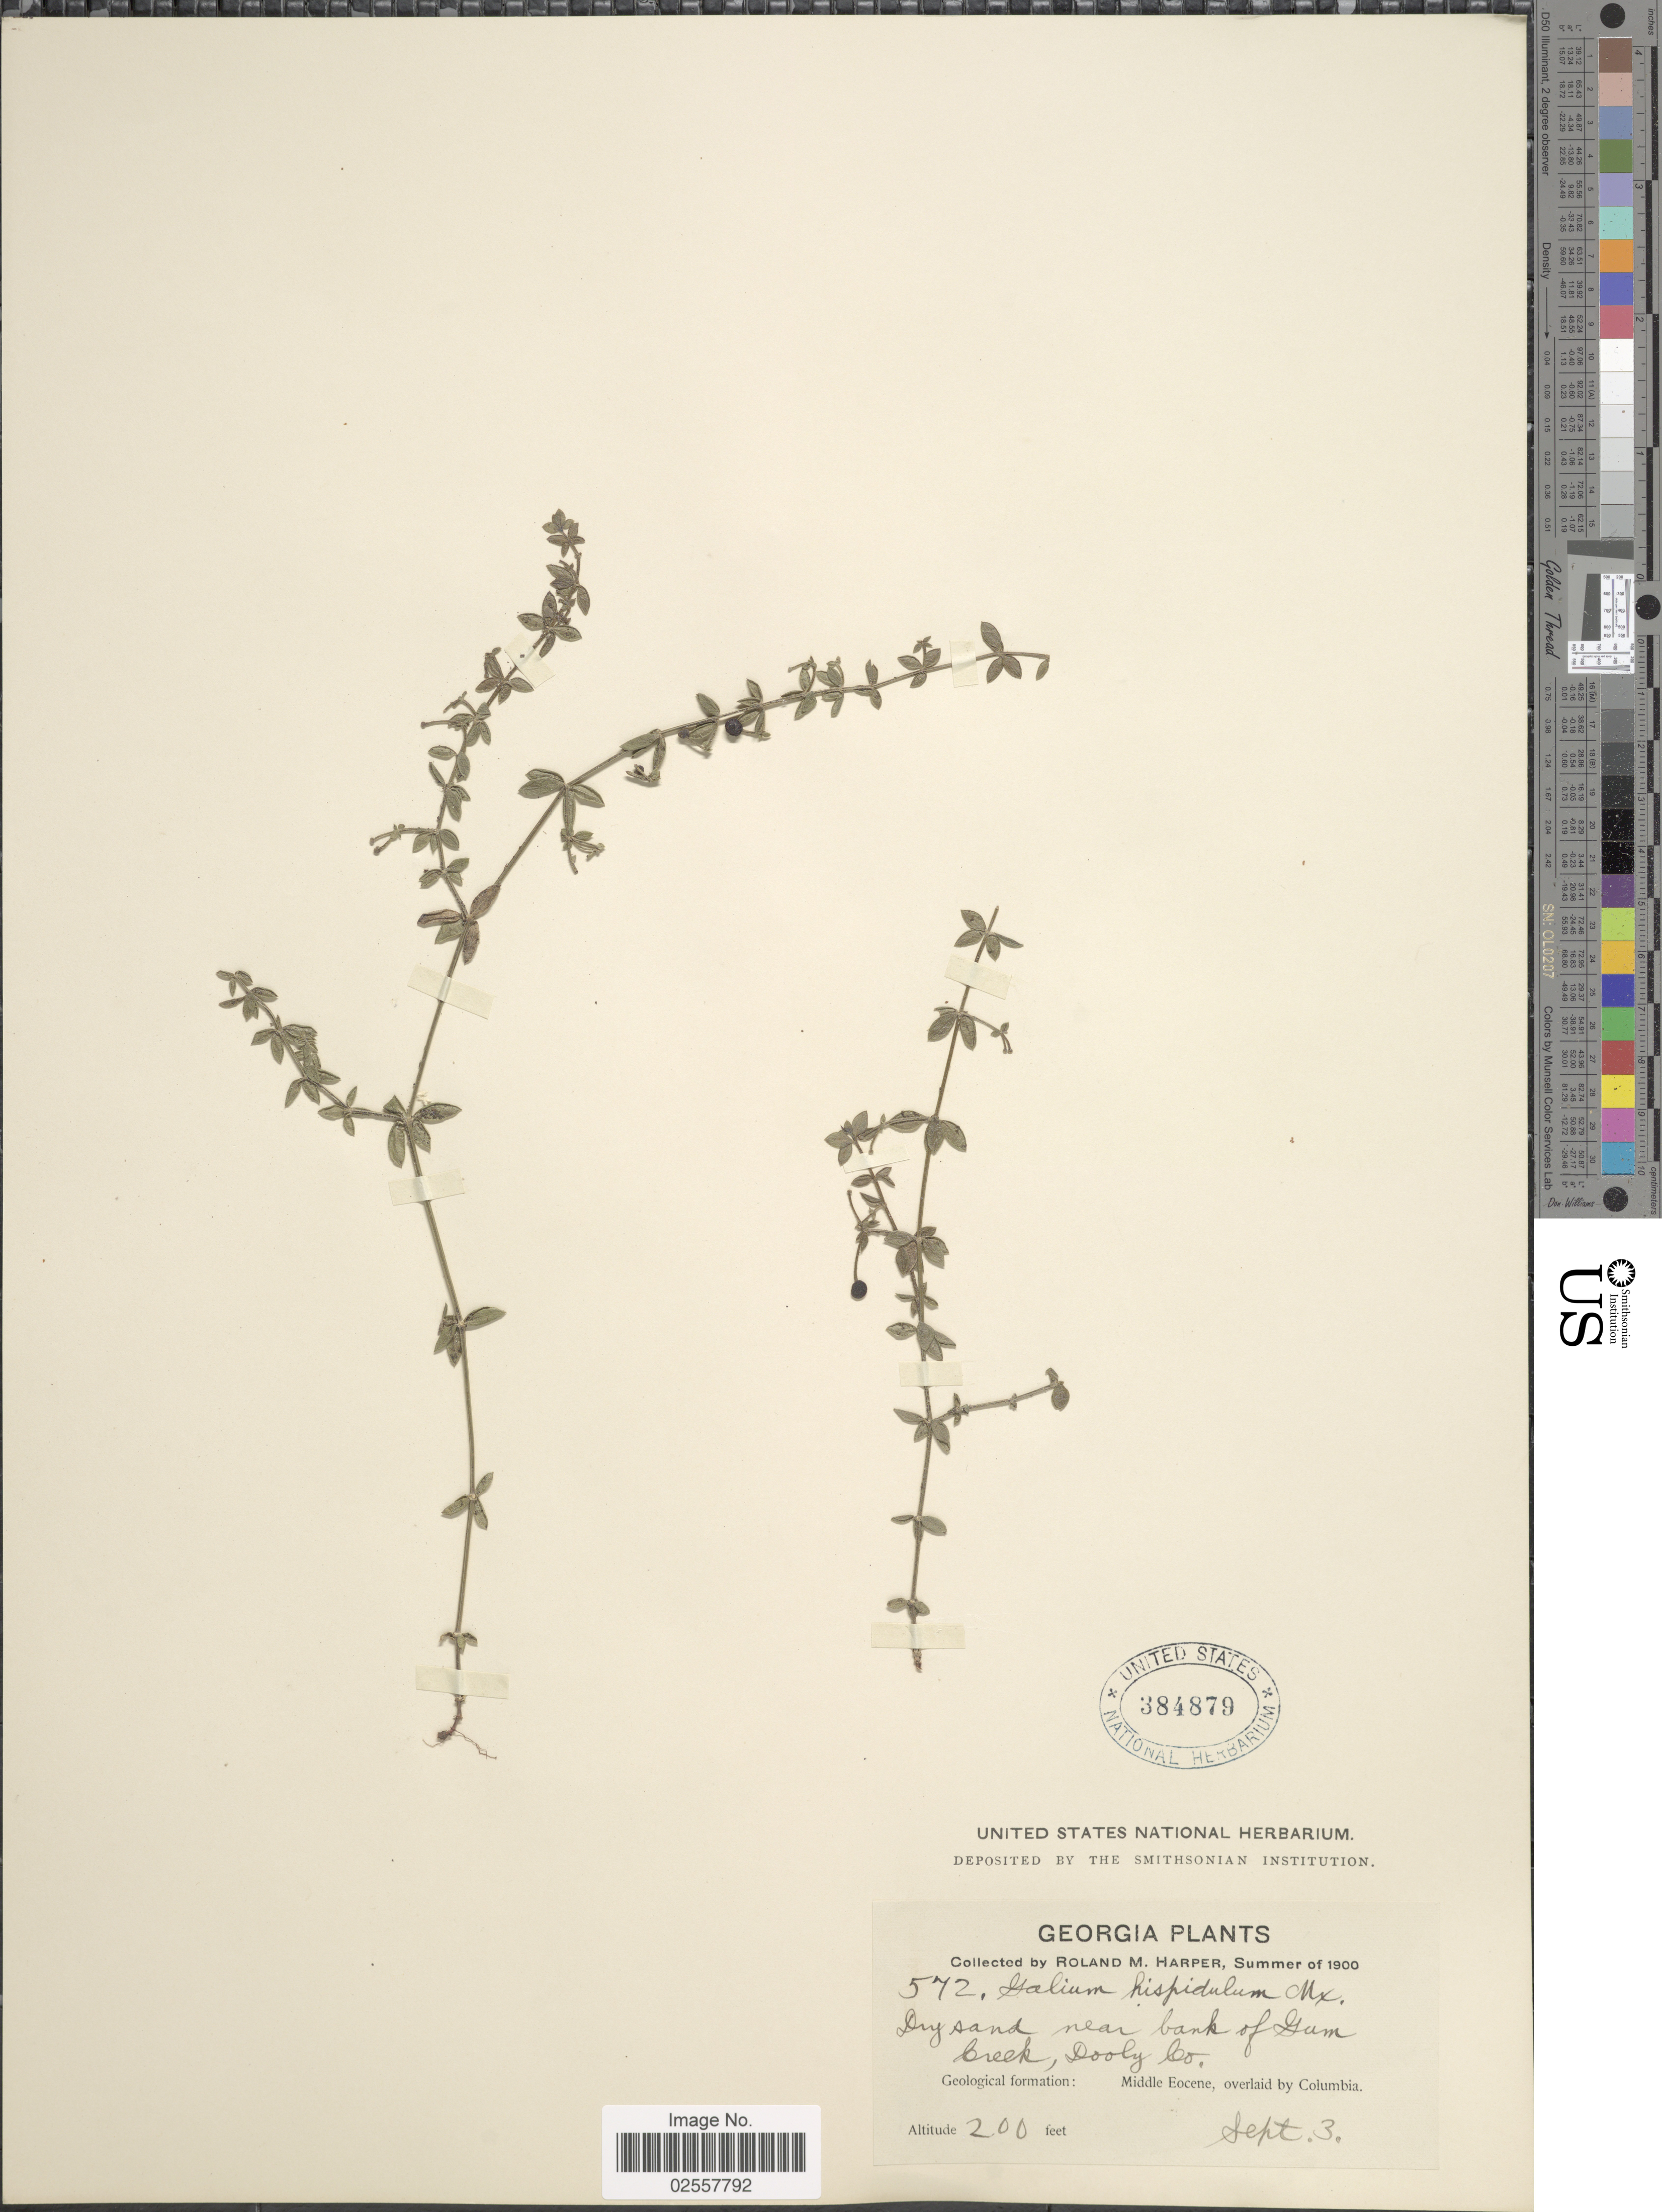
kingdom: Plantae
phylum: Tracheophyta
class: Magnoliopsida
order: Gentianales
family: Rubiaceae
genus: Galium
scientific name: Galium hispidulum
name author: Michx.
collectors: R. M. Harper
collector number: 572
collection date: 1900-09-03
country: United States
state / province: Georgia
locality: Near bank of Gum Creek, Dooly Co. Geological formation: Middle Eocene, overlaid by Colombia.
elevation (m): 61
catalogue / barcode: US 384879